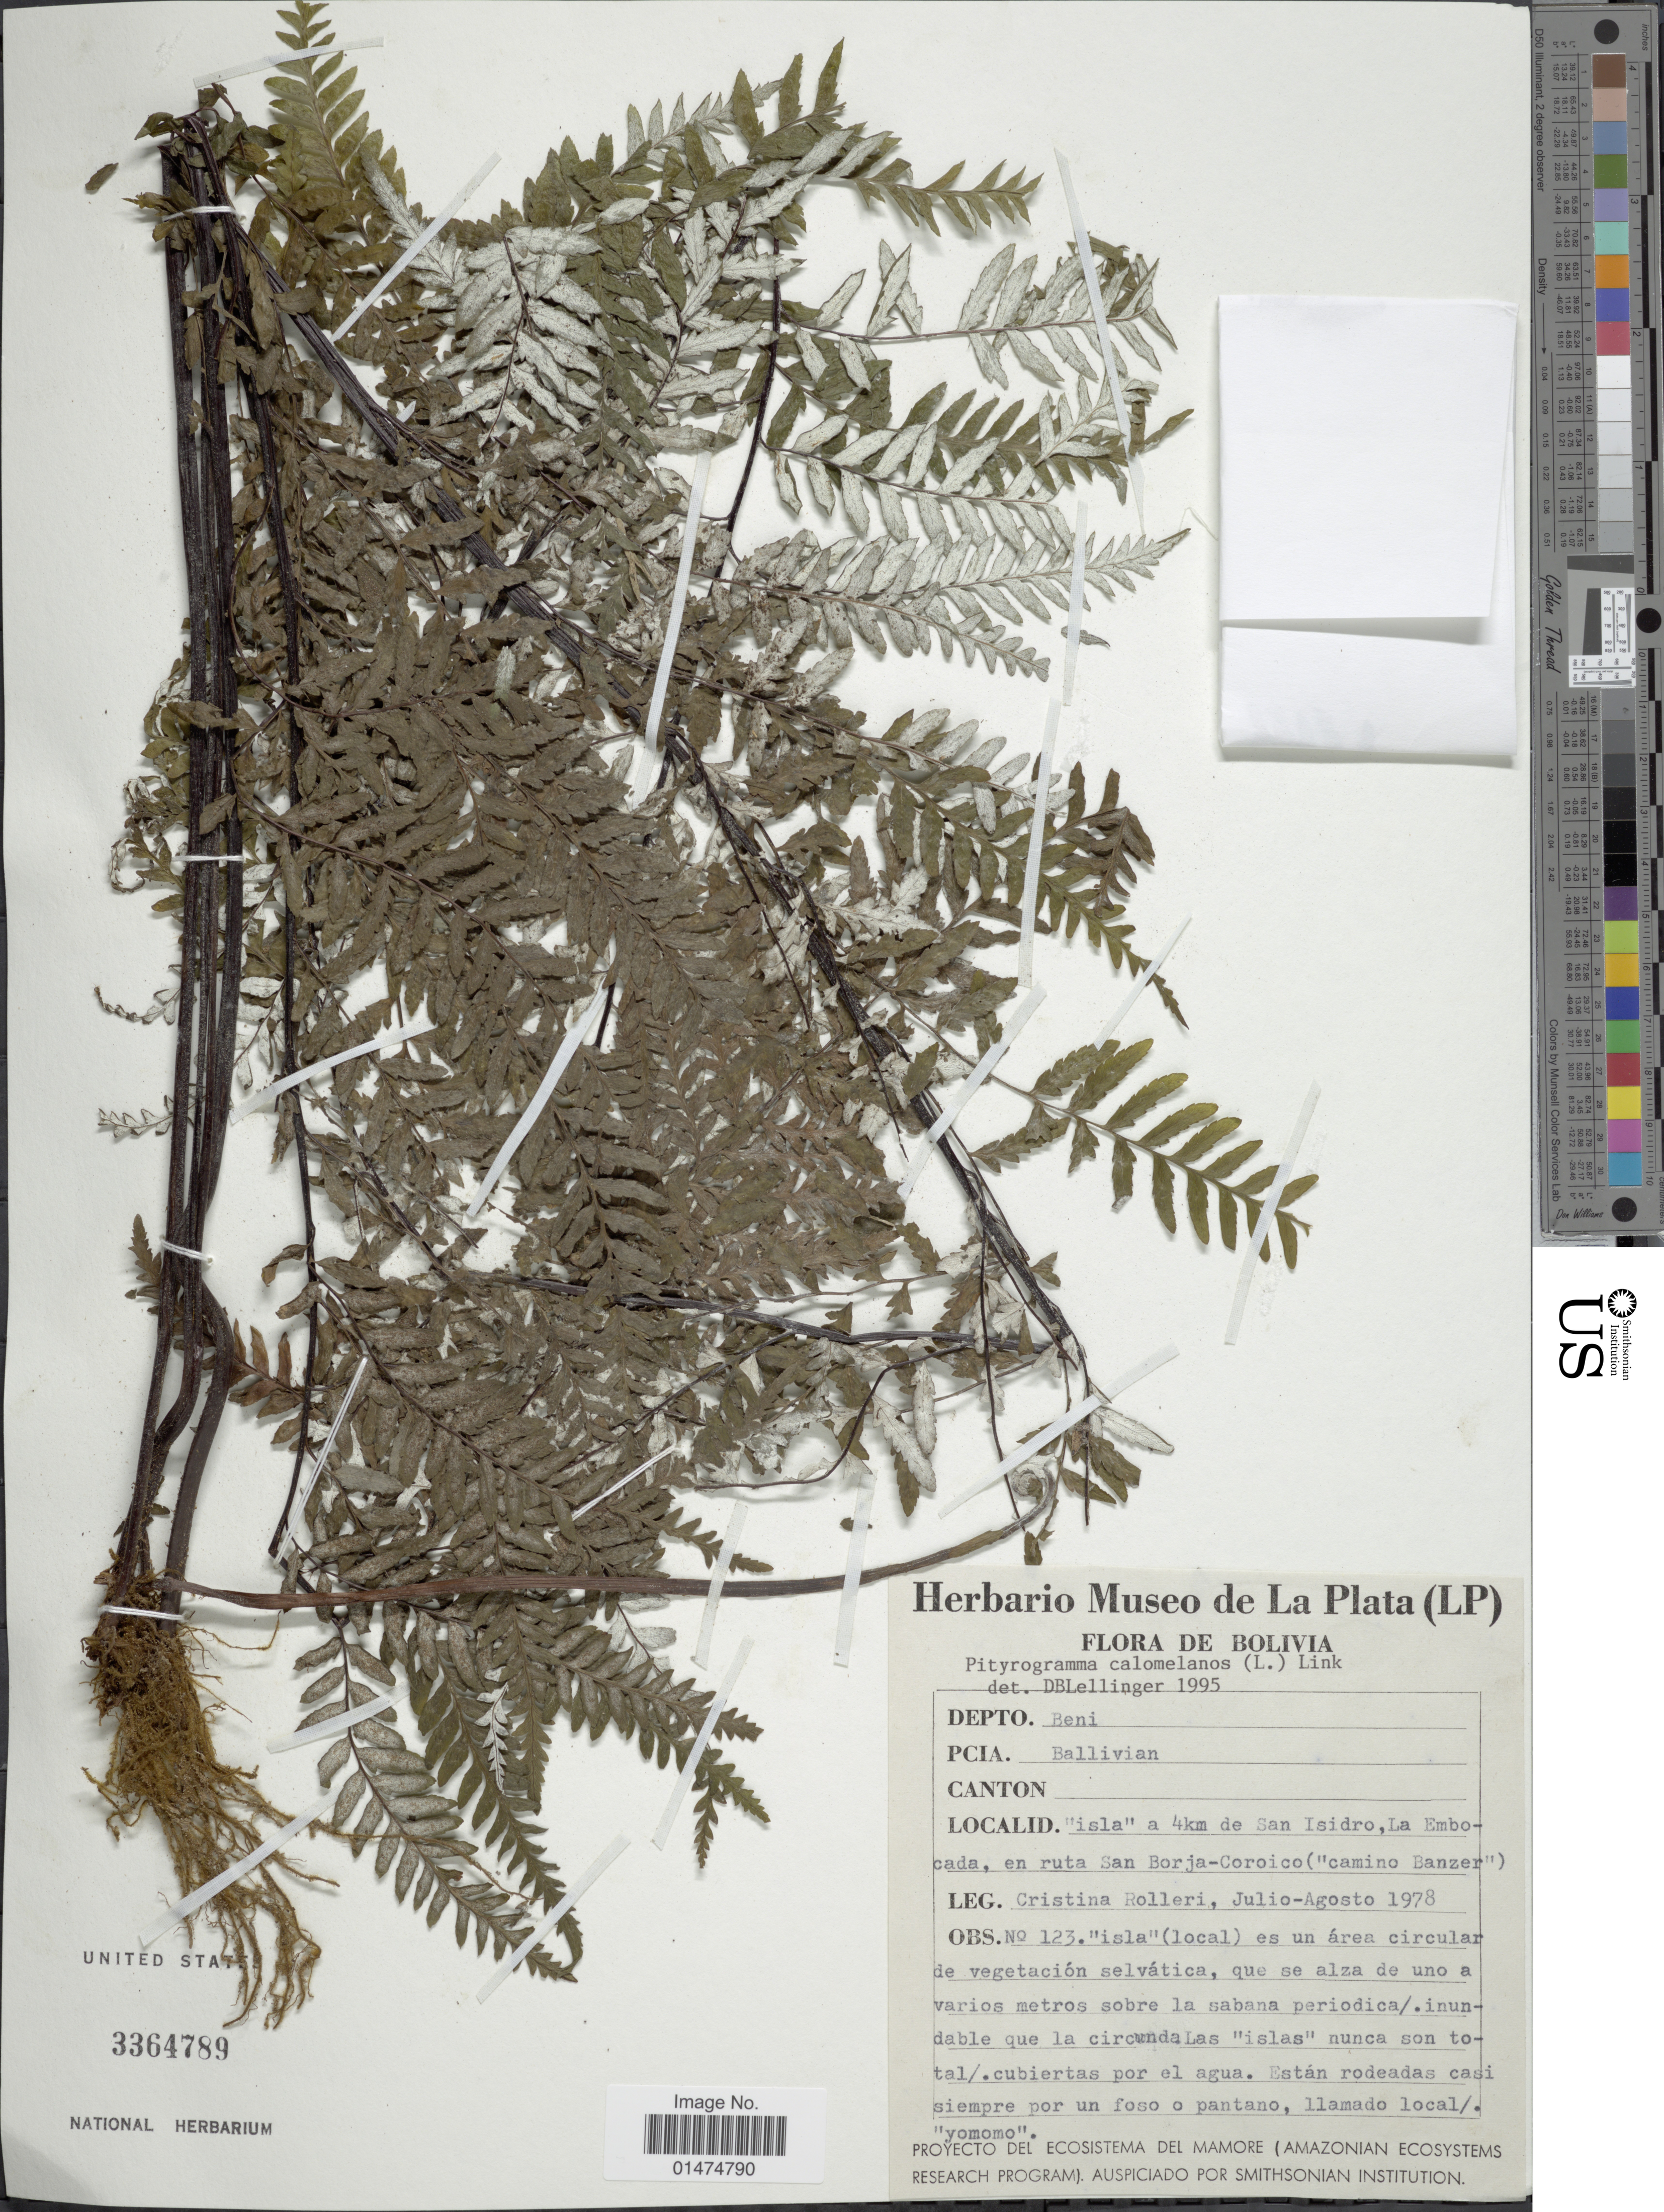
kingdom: Plantae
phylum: Tracheophyta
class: Polypodiopsida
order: Polypodiales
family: Pteridaceae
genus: Pityrogramma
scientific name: Pityrogramma calomelanos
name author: (L.) Link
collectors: C. Rolleri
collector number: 123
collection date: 1978-07/1978-08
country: Bolivia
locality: De Bolivia, "isla" a 4km de San Isidoro, La Embocada, en ruta San Borja-Coroico ("caminoBanzer").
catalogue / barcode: US 3364789